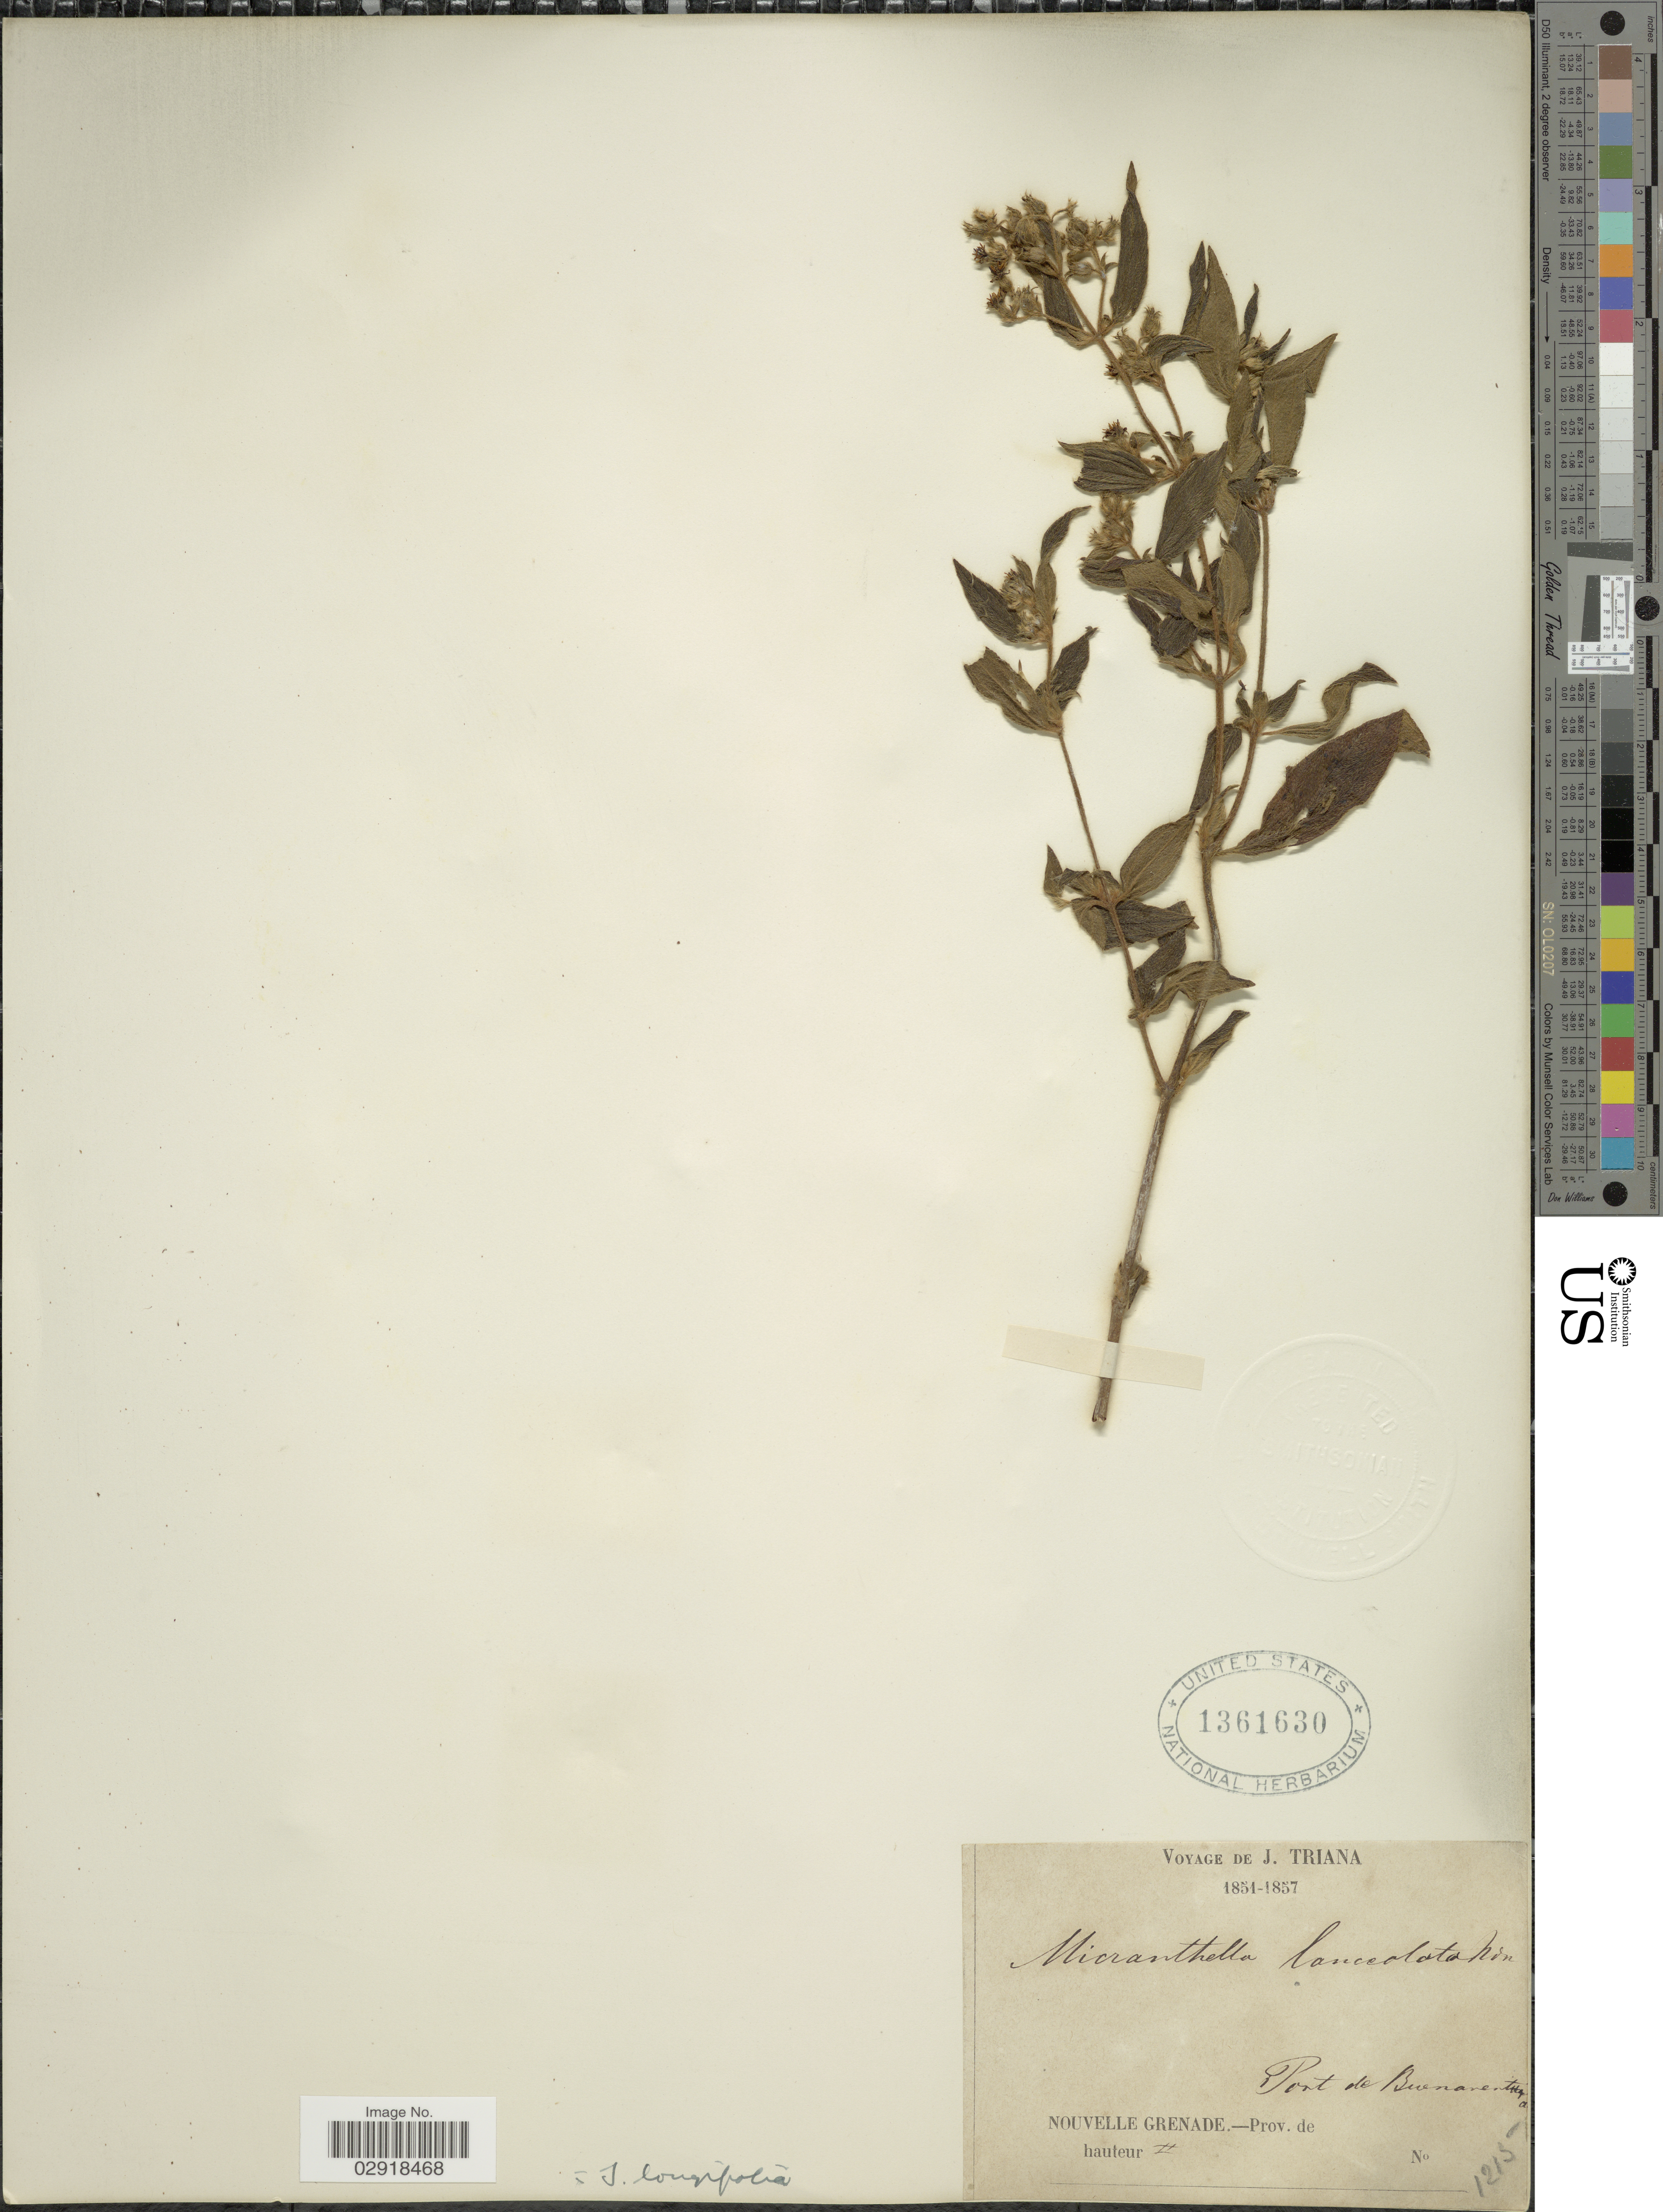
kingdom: Plantae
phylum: Tracheophyta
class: Magnoliopsida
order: Myrtales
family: Melastomataceae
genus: Chaetogastra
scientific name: Chaetogastra longifolia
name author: (Vahl) DC.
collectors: J. Triana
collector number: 1215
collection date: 1851/1857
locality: Nouvelle Grenade, Prov. de Port de Buenaventura.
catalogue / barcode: US 1361630